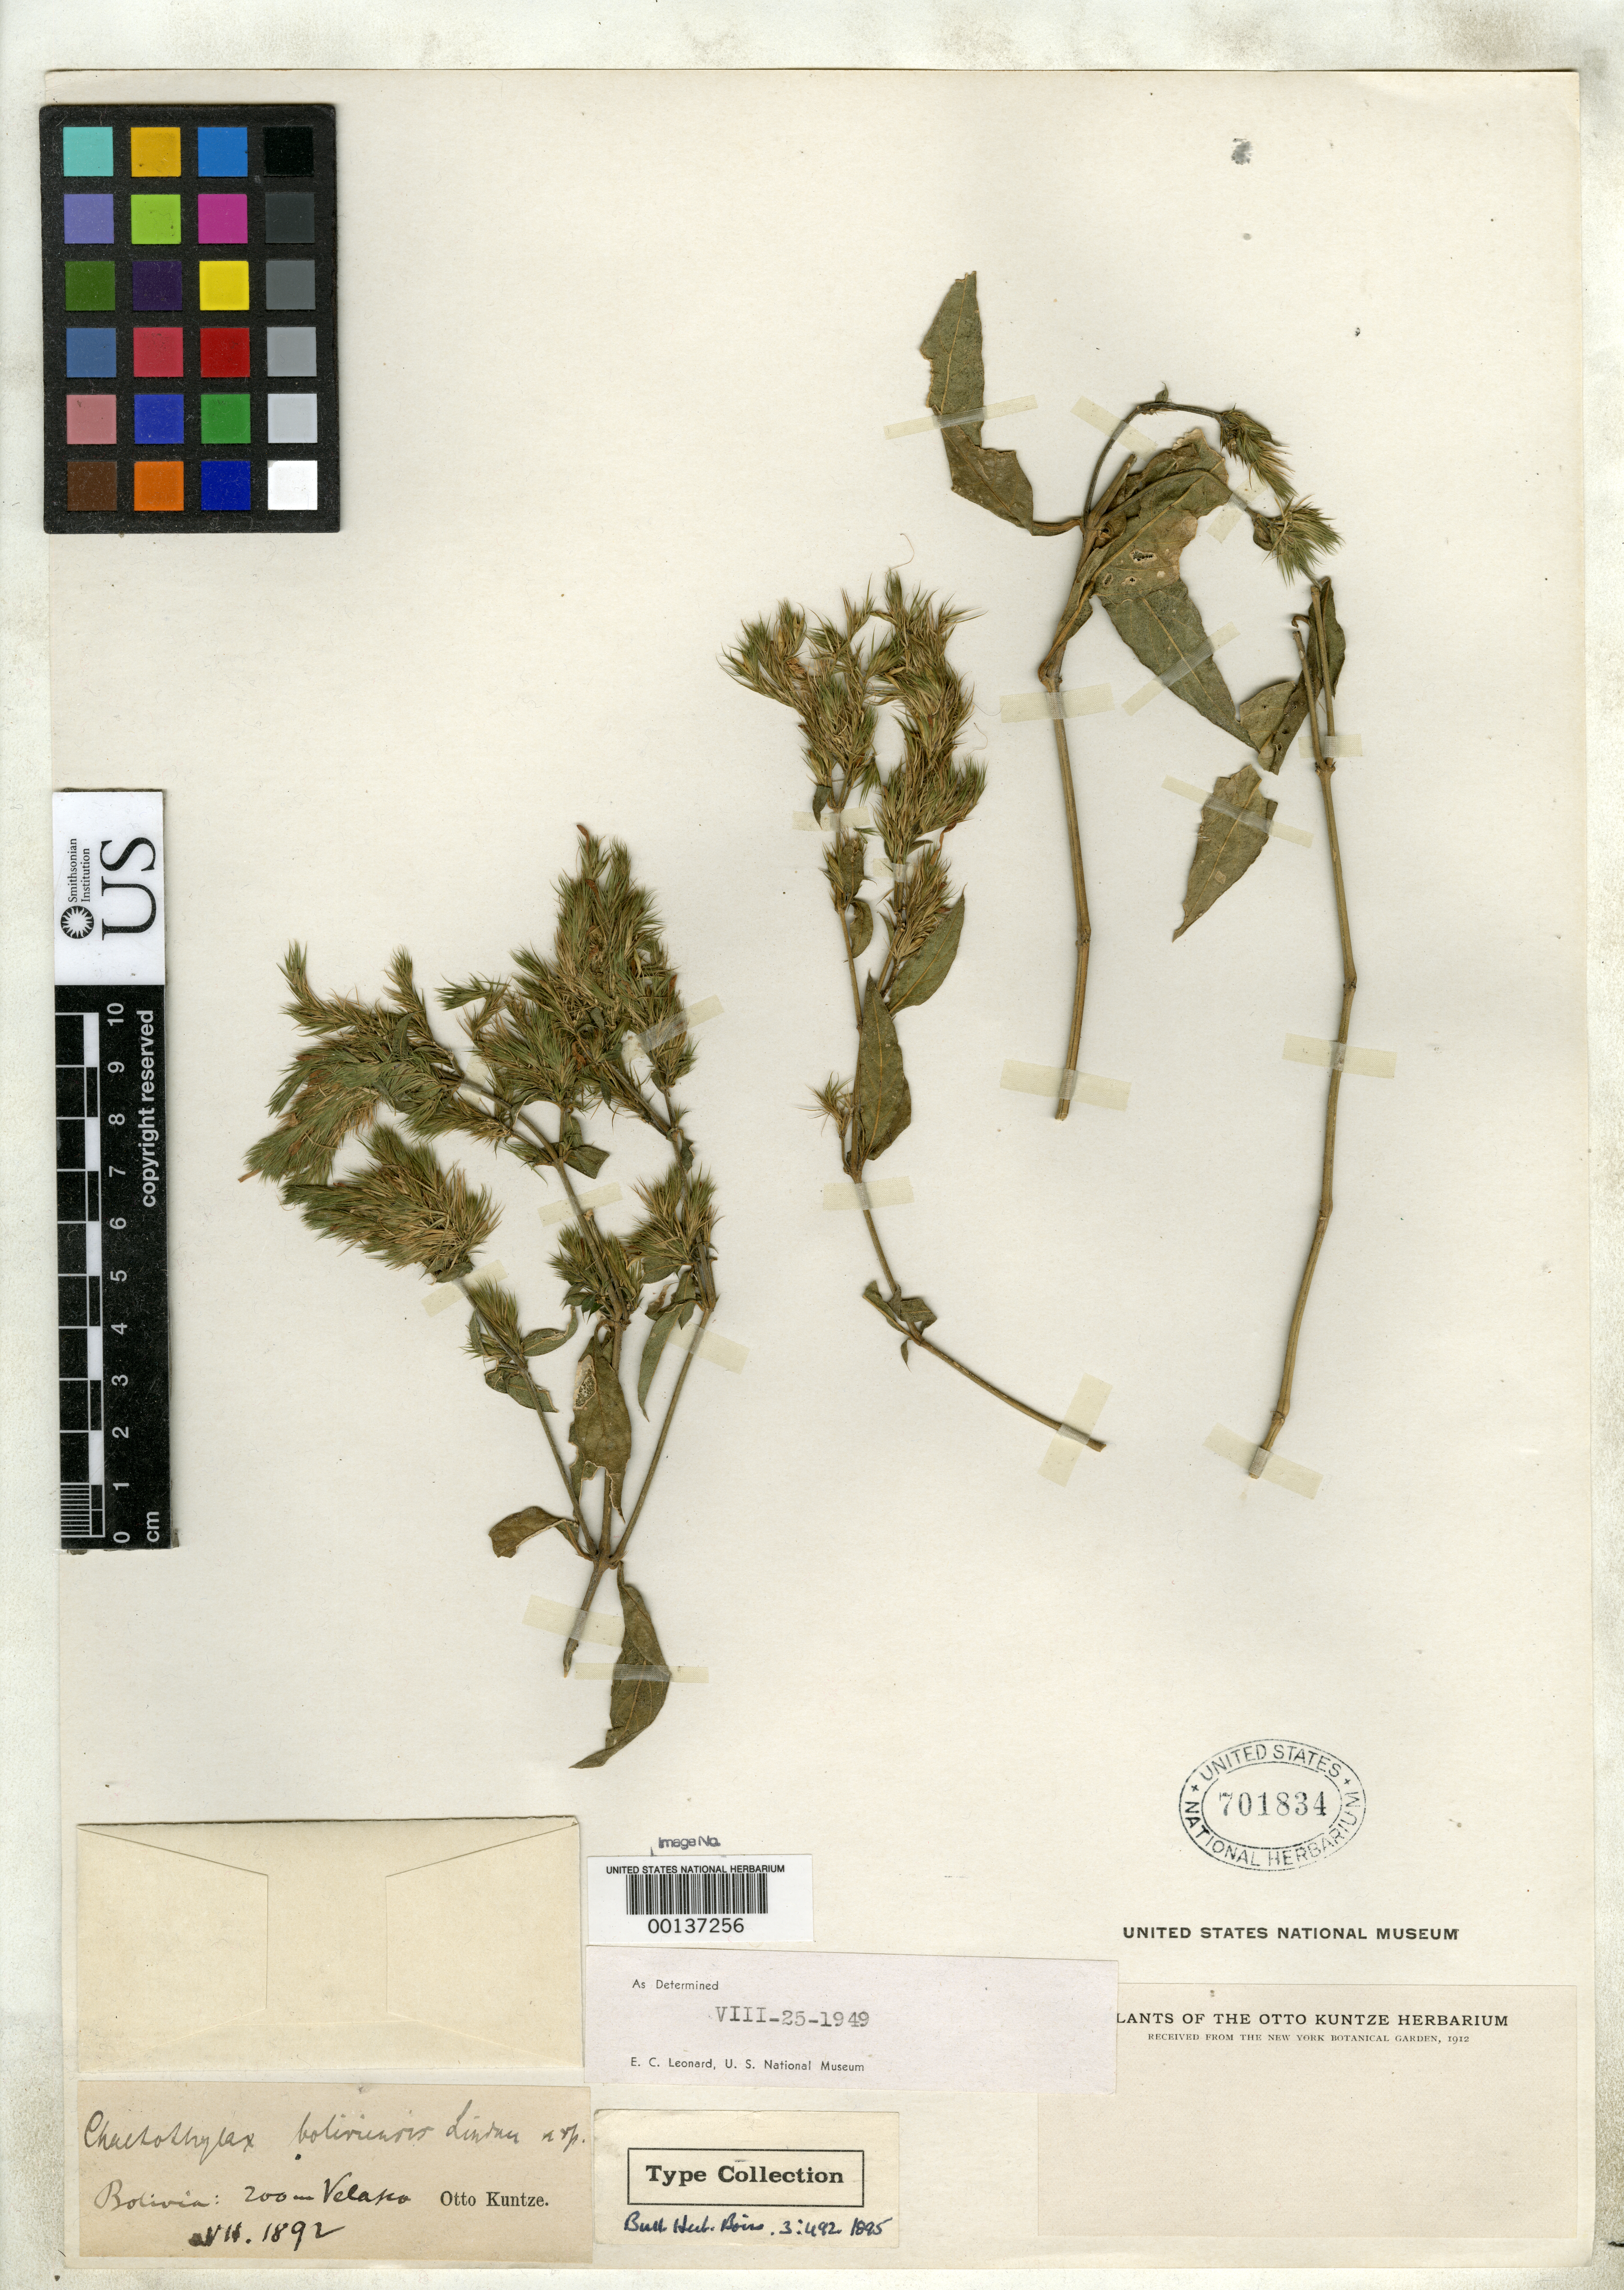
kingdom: Plantae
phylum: Tracheophyta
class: Magnoliopsida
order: Lamiales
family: Acanthaceae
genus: Chaetothylax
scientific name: Chaetothylax boliviensis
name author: Lindau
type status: Isotype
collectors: C.E.O. Kuntze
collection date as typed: Jul 1892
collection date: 1892-07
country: Bolivia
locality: Mapiri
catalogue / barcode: US 701834